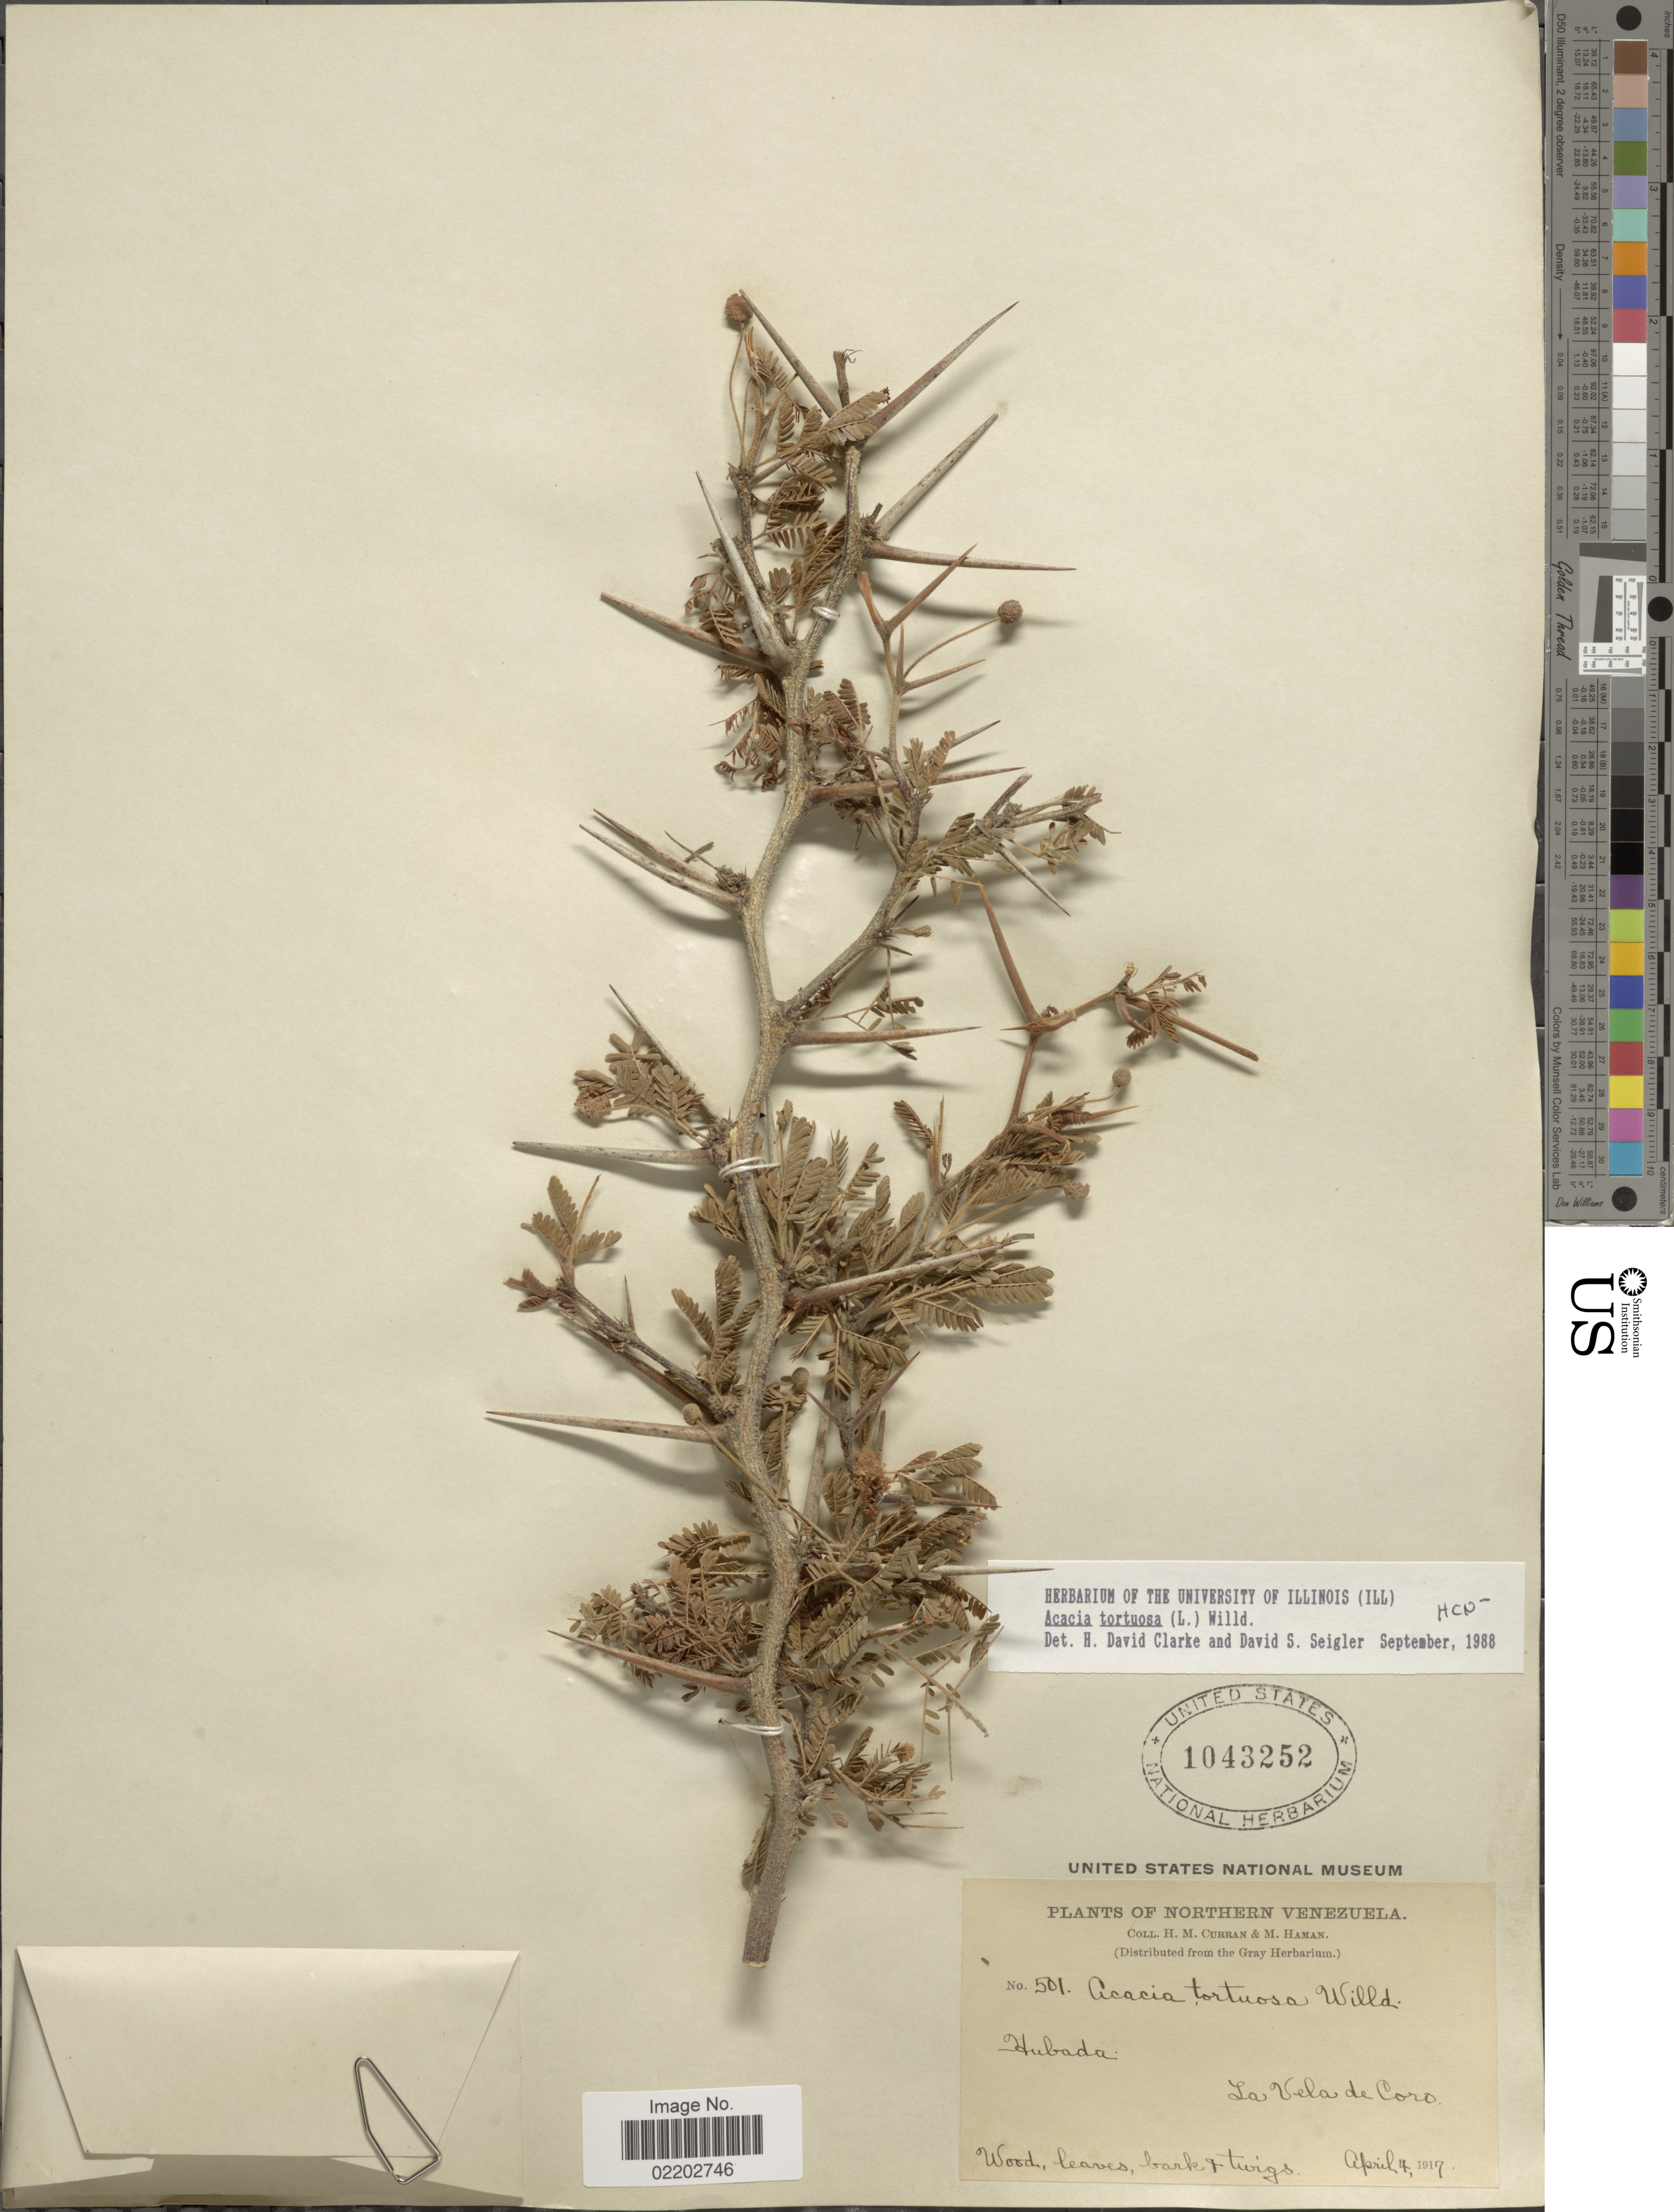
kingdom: Plantae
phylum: Tracheophyta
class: Magnoliopsida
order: Fabales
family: Fabaceae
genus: Vachellia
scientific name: Vachellia tortuosa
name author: (L.) Seigler & Ebinger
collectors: H. M. Curran & M. Haman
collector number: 501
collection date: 1917-07-04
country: Venezuela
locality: Northern Venezuela, Hubada, La Vela de Coro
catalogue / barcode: US 1043252